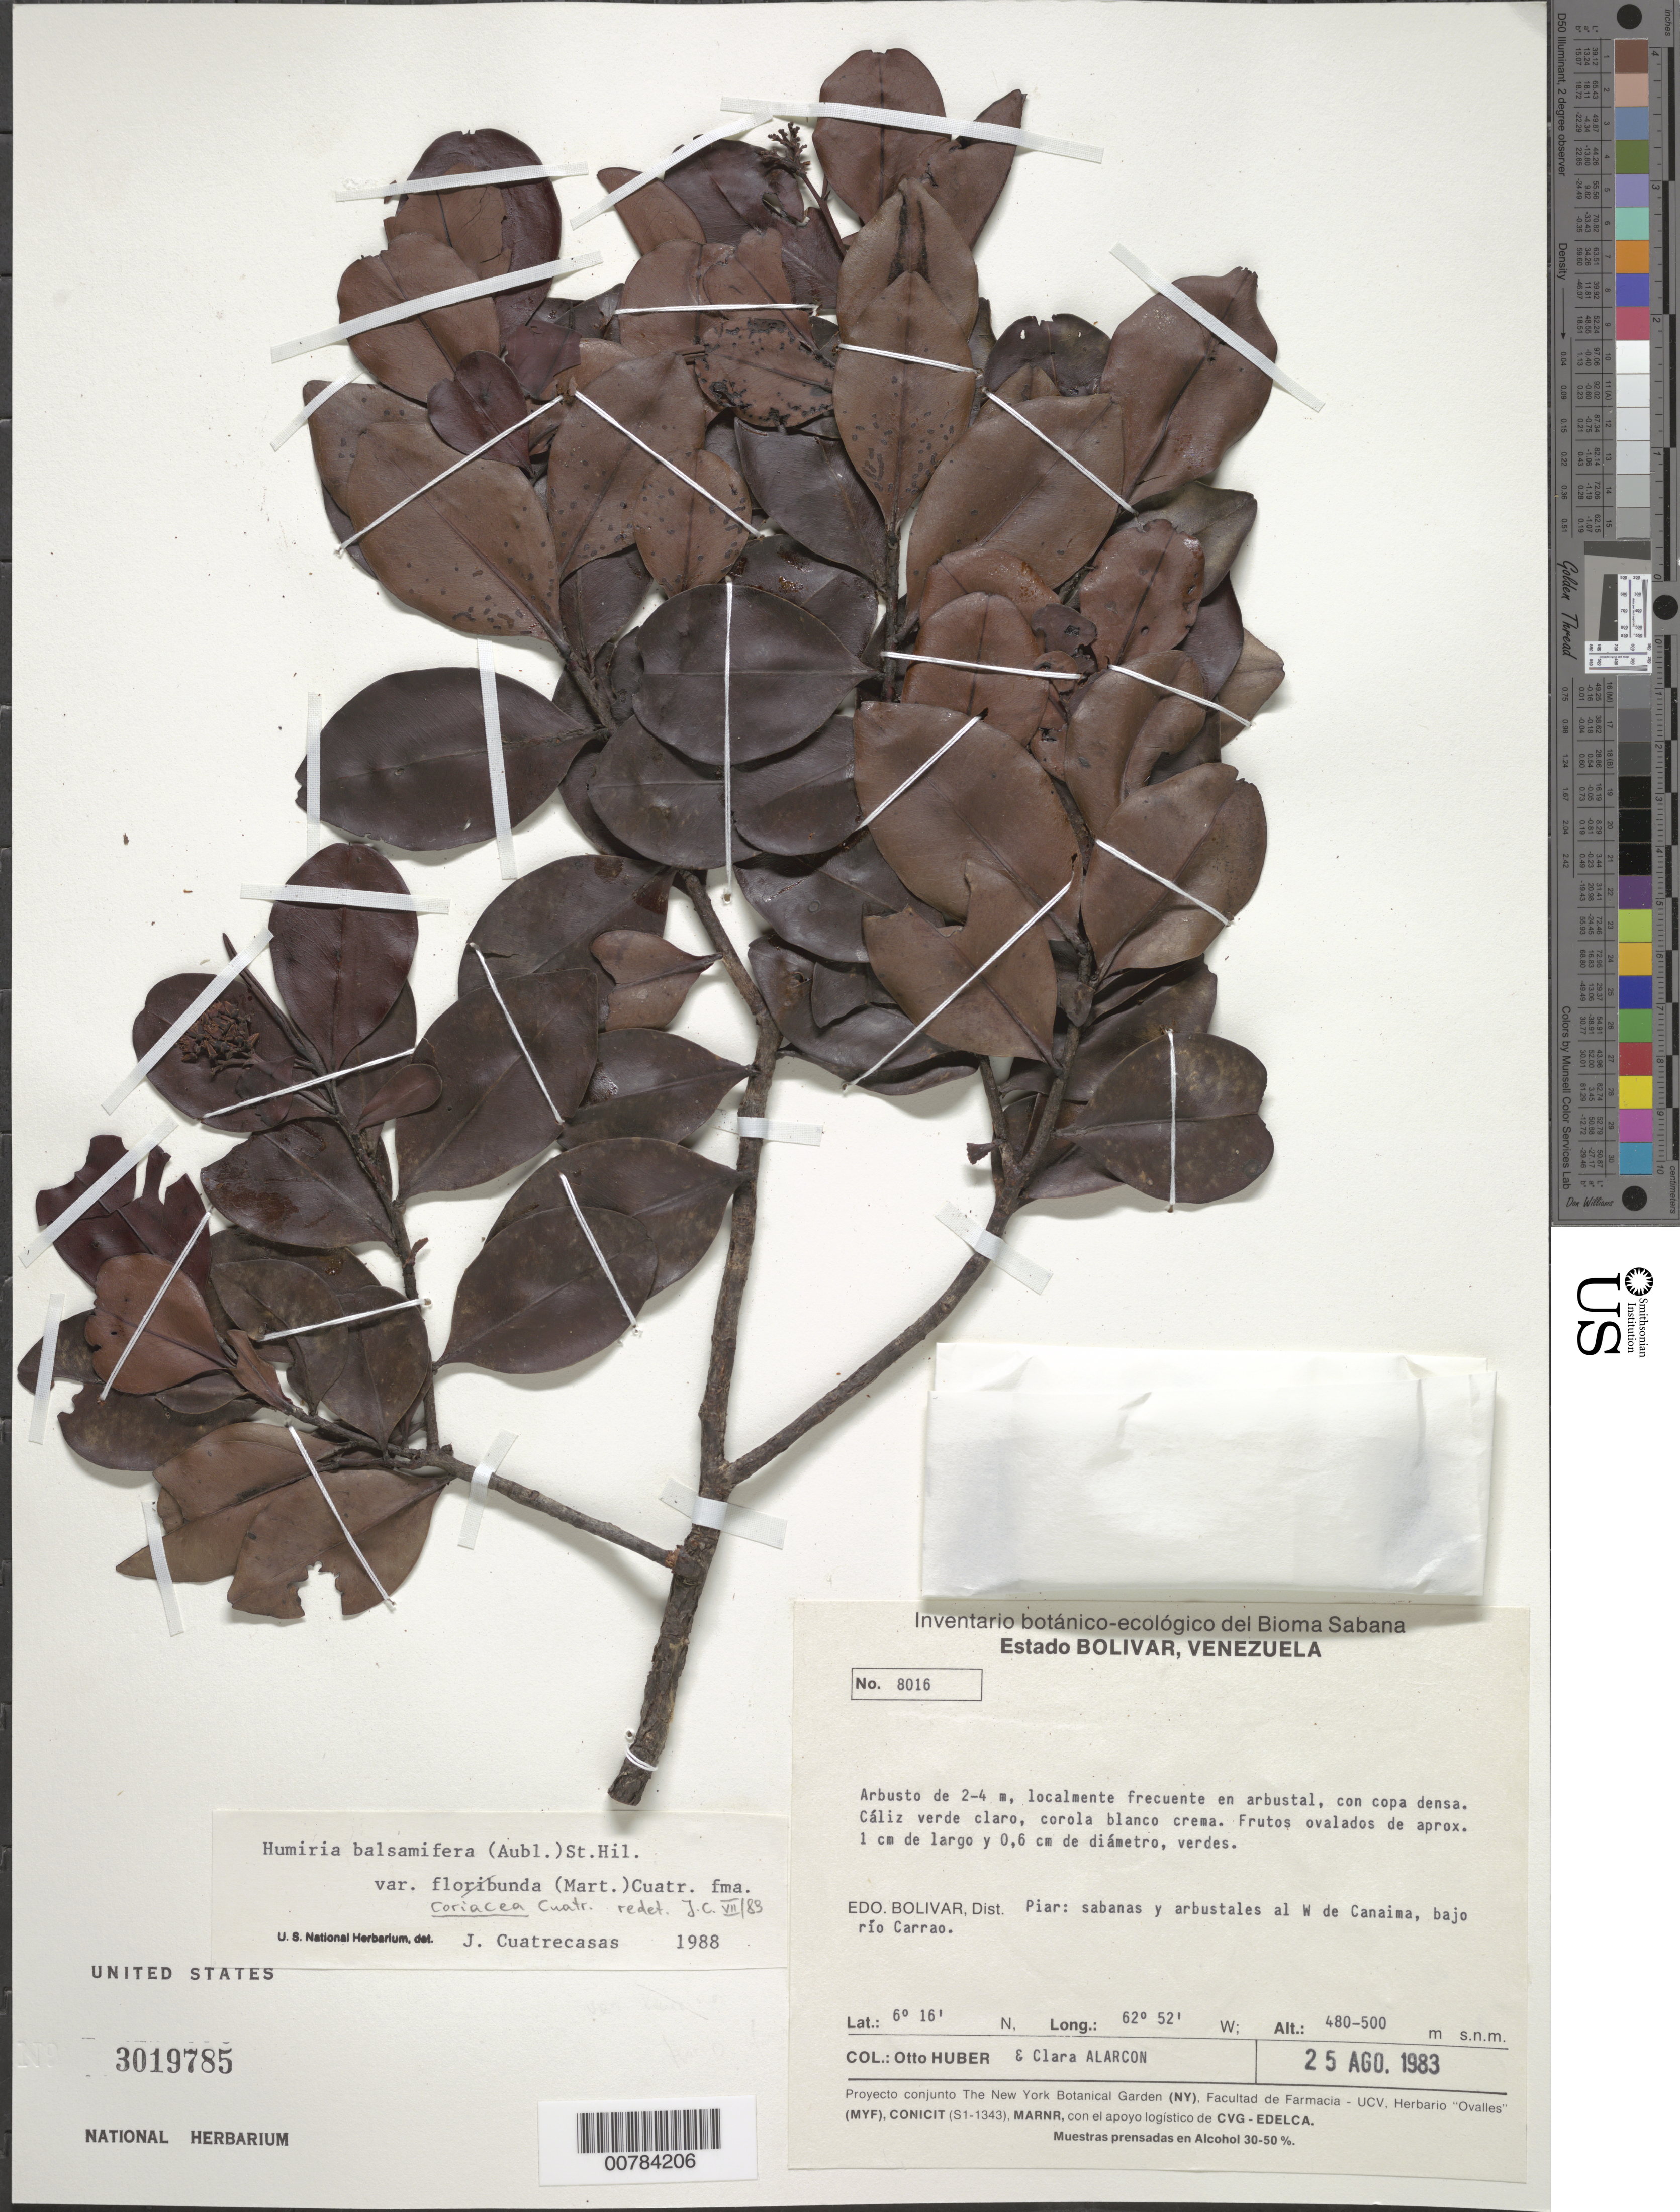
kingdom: Plantae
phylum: Tracheophyta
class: Magnoliopsida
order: Malpighiales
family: Humiriaceae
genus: Humiria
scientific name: Humiria balsamifera var. coriacea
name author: Cuatrec.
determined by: Cuatrecasas, J.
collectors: O. Huber & C. Alarcon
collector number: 8016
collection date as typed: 25-Aug-83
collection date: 1983-08-25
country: Venezuela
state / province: Bolívar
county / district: Piar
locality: Canaima, W of, Río Carrao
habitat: Sabanas y arbustales; en arbustale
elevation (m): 480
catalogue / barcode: US 3019785